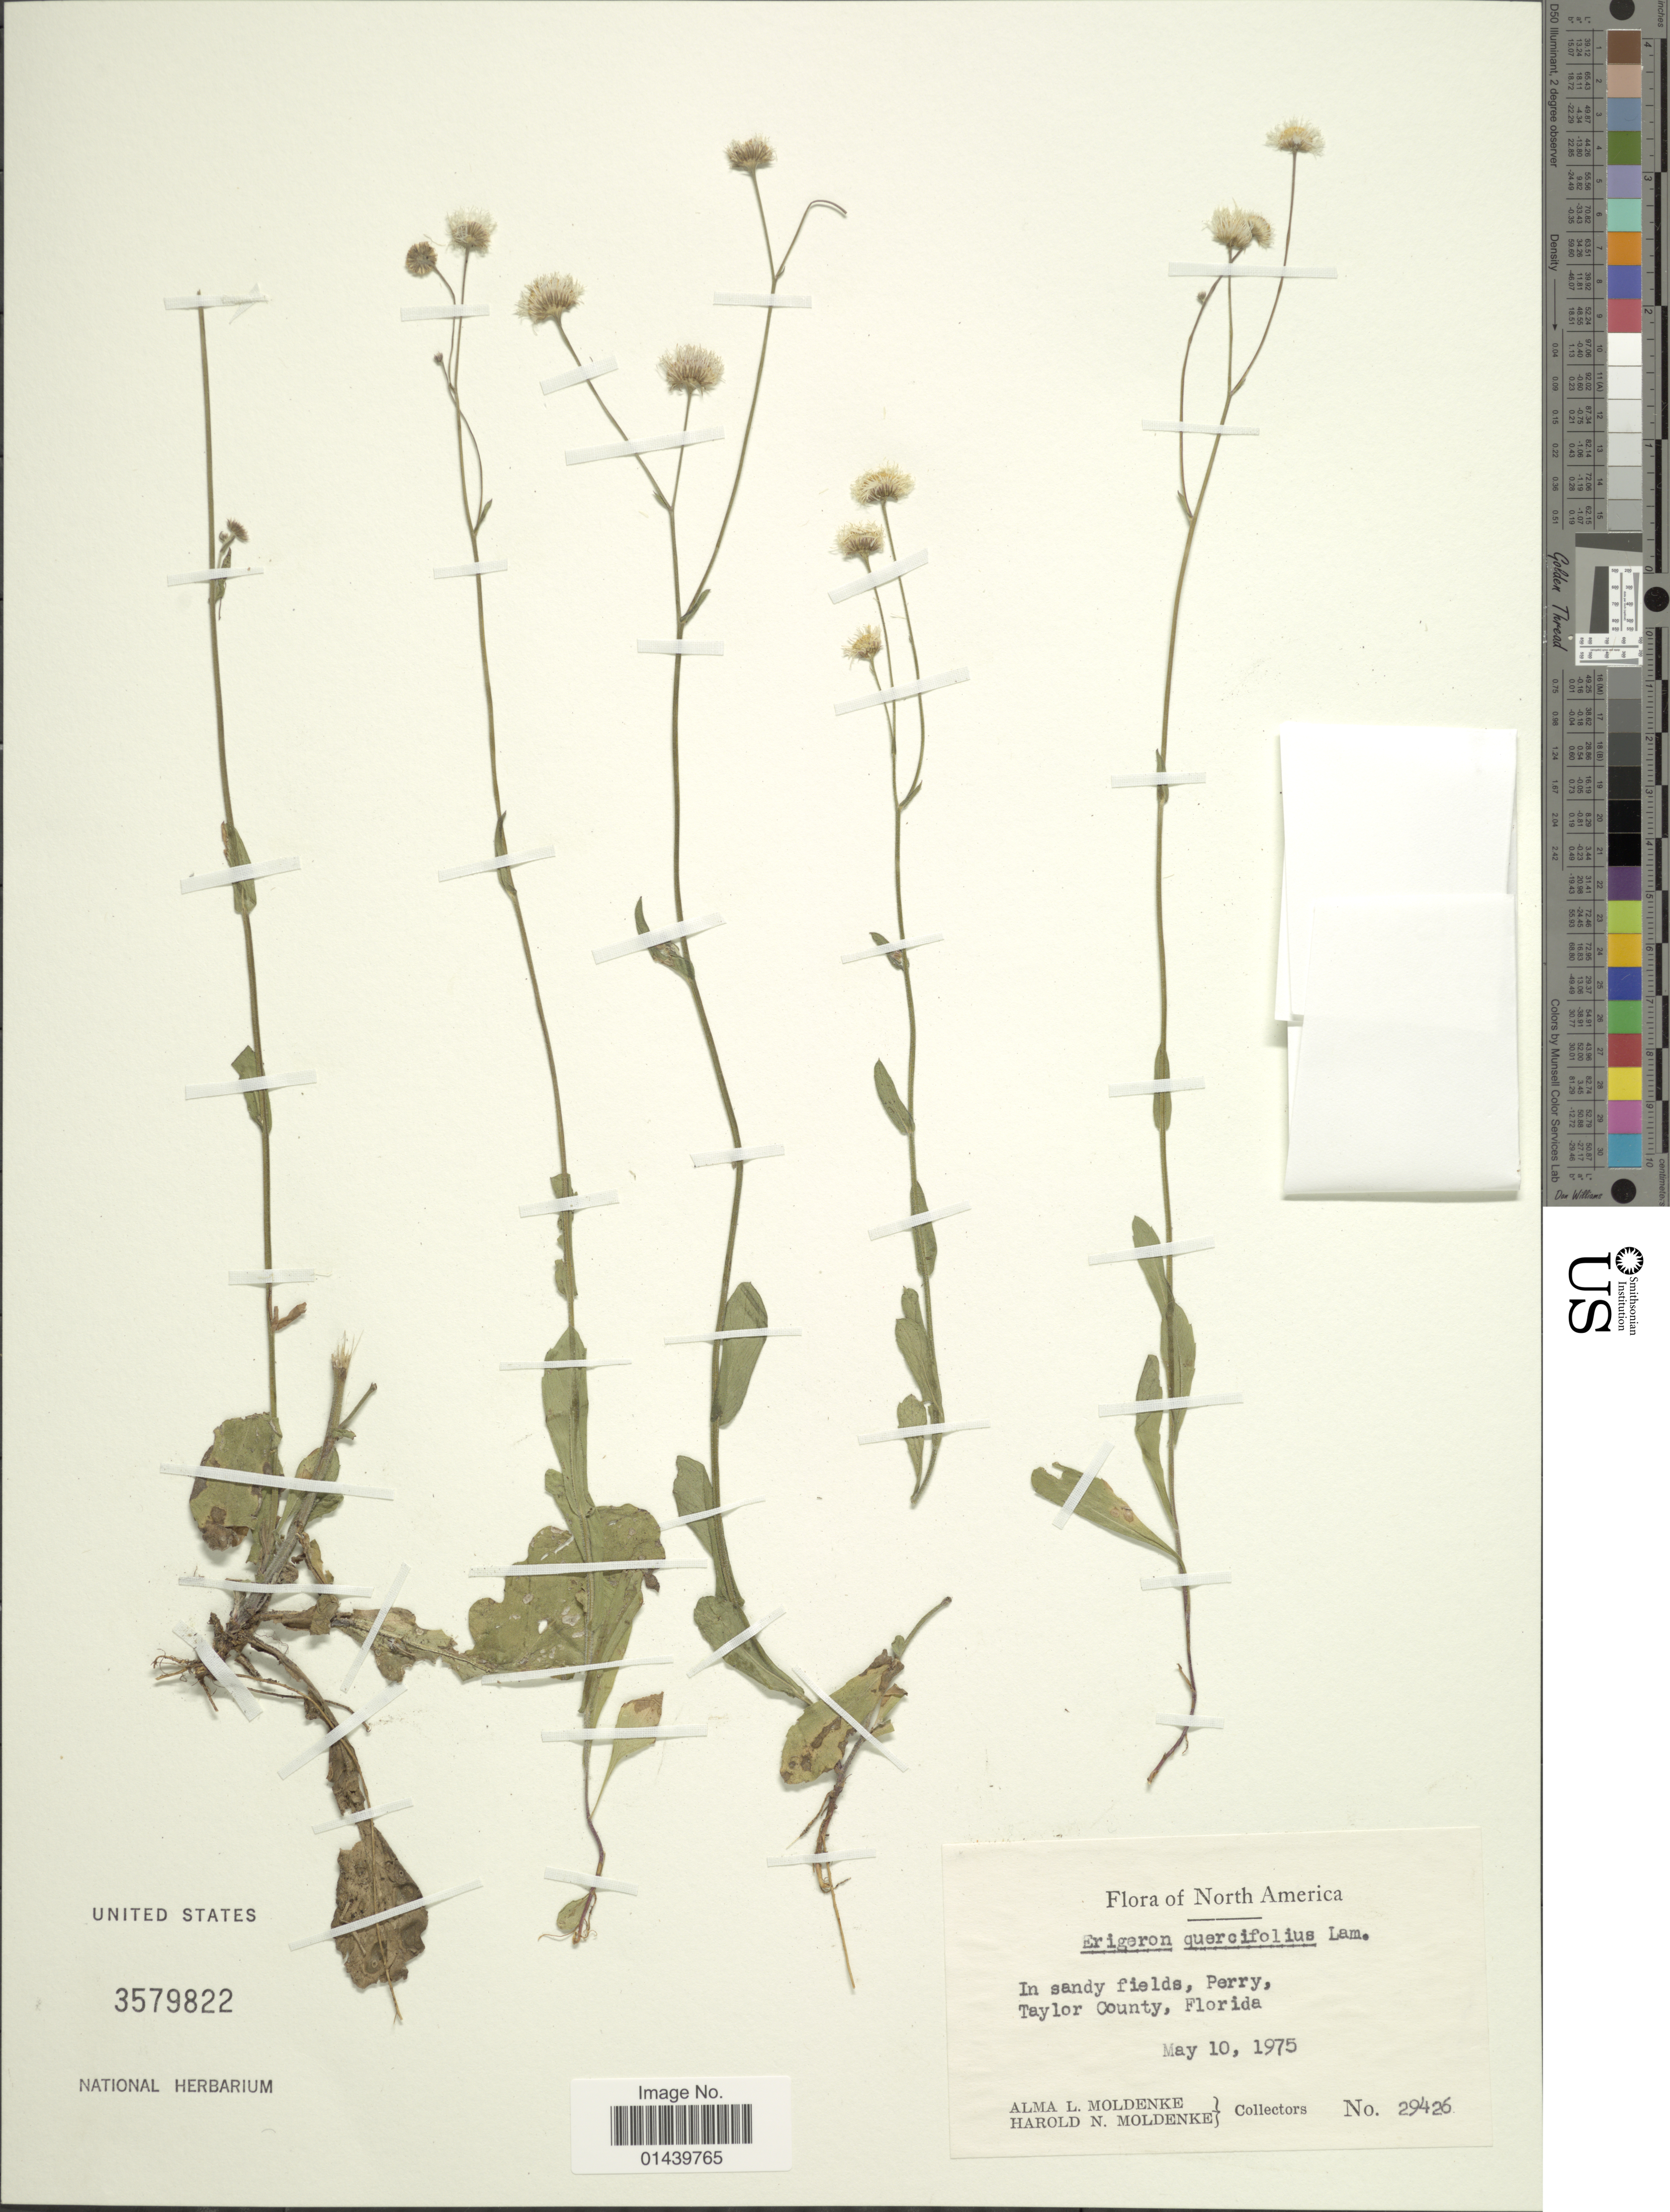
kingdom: Plantae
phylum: Tracheophyta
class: Magnoliopsida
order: Asterales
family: Asteraceae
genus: Erigeron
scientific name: Erigeron quercifolius Lam.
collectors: A. L. Moldenke & H. N. Moldenke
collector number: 29426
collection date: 1975-05-10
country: United States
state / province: Florida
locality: North America. In sandy field, Perry, Taylor County.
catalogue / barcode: US 3579822